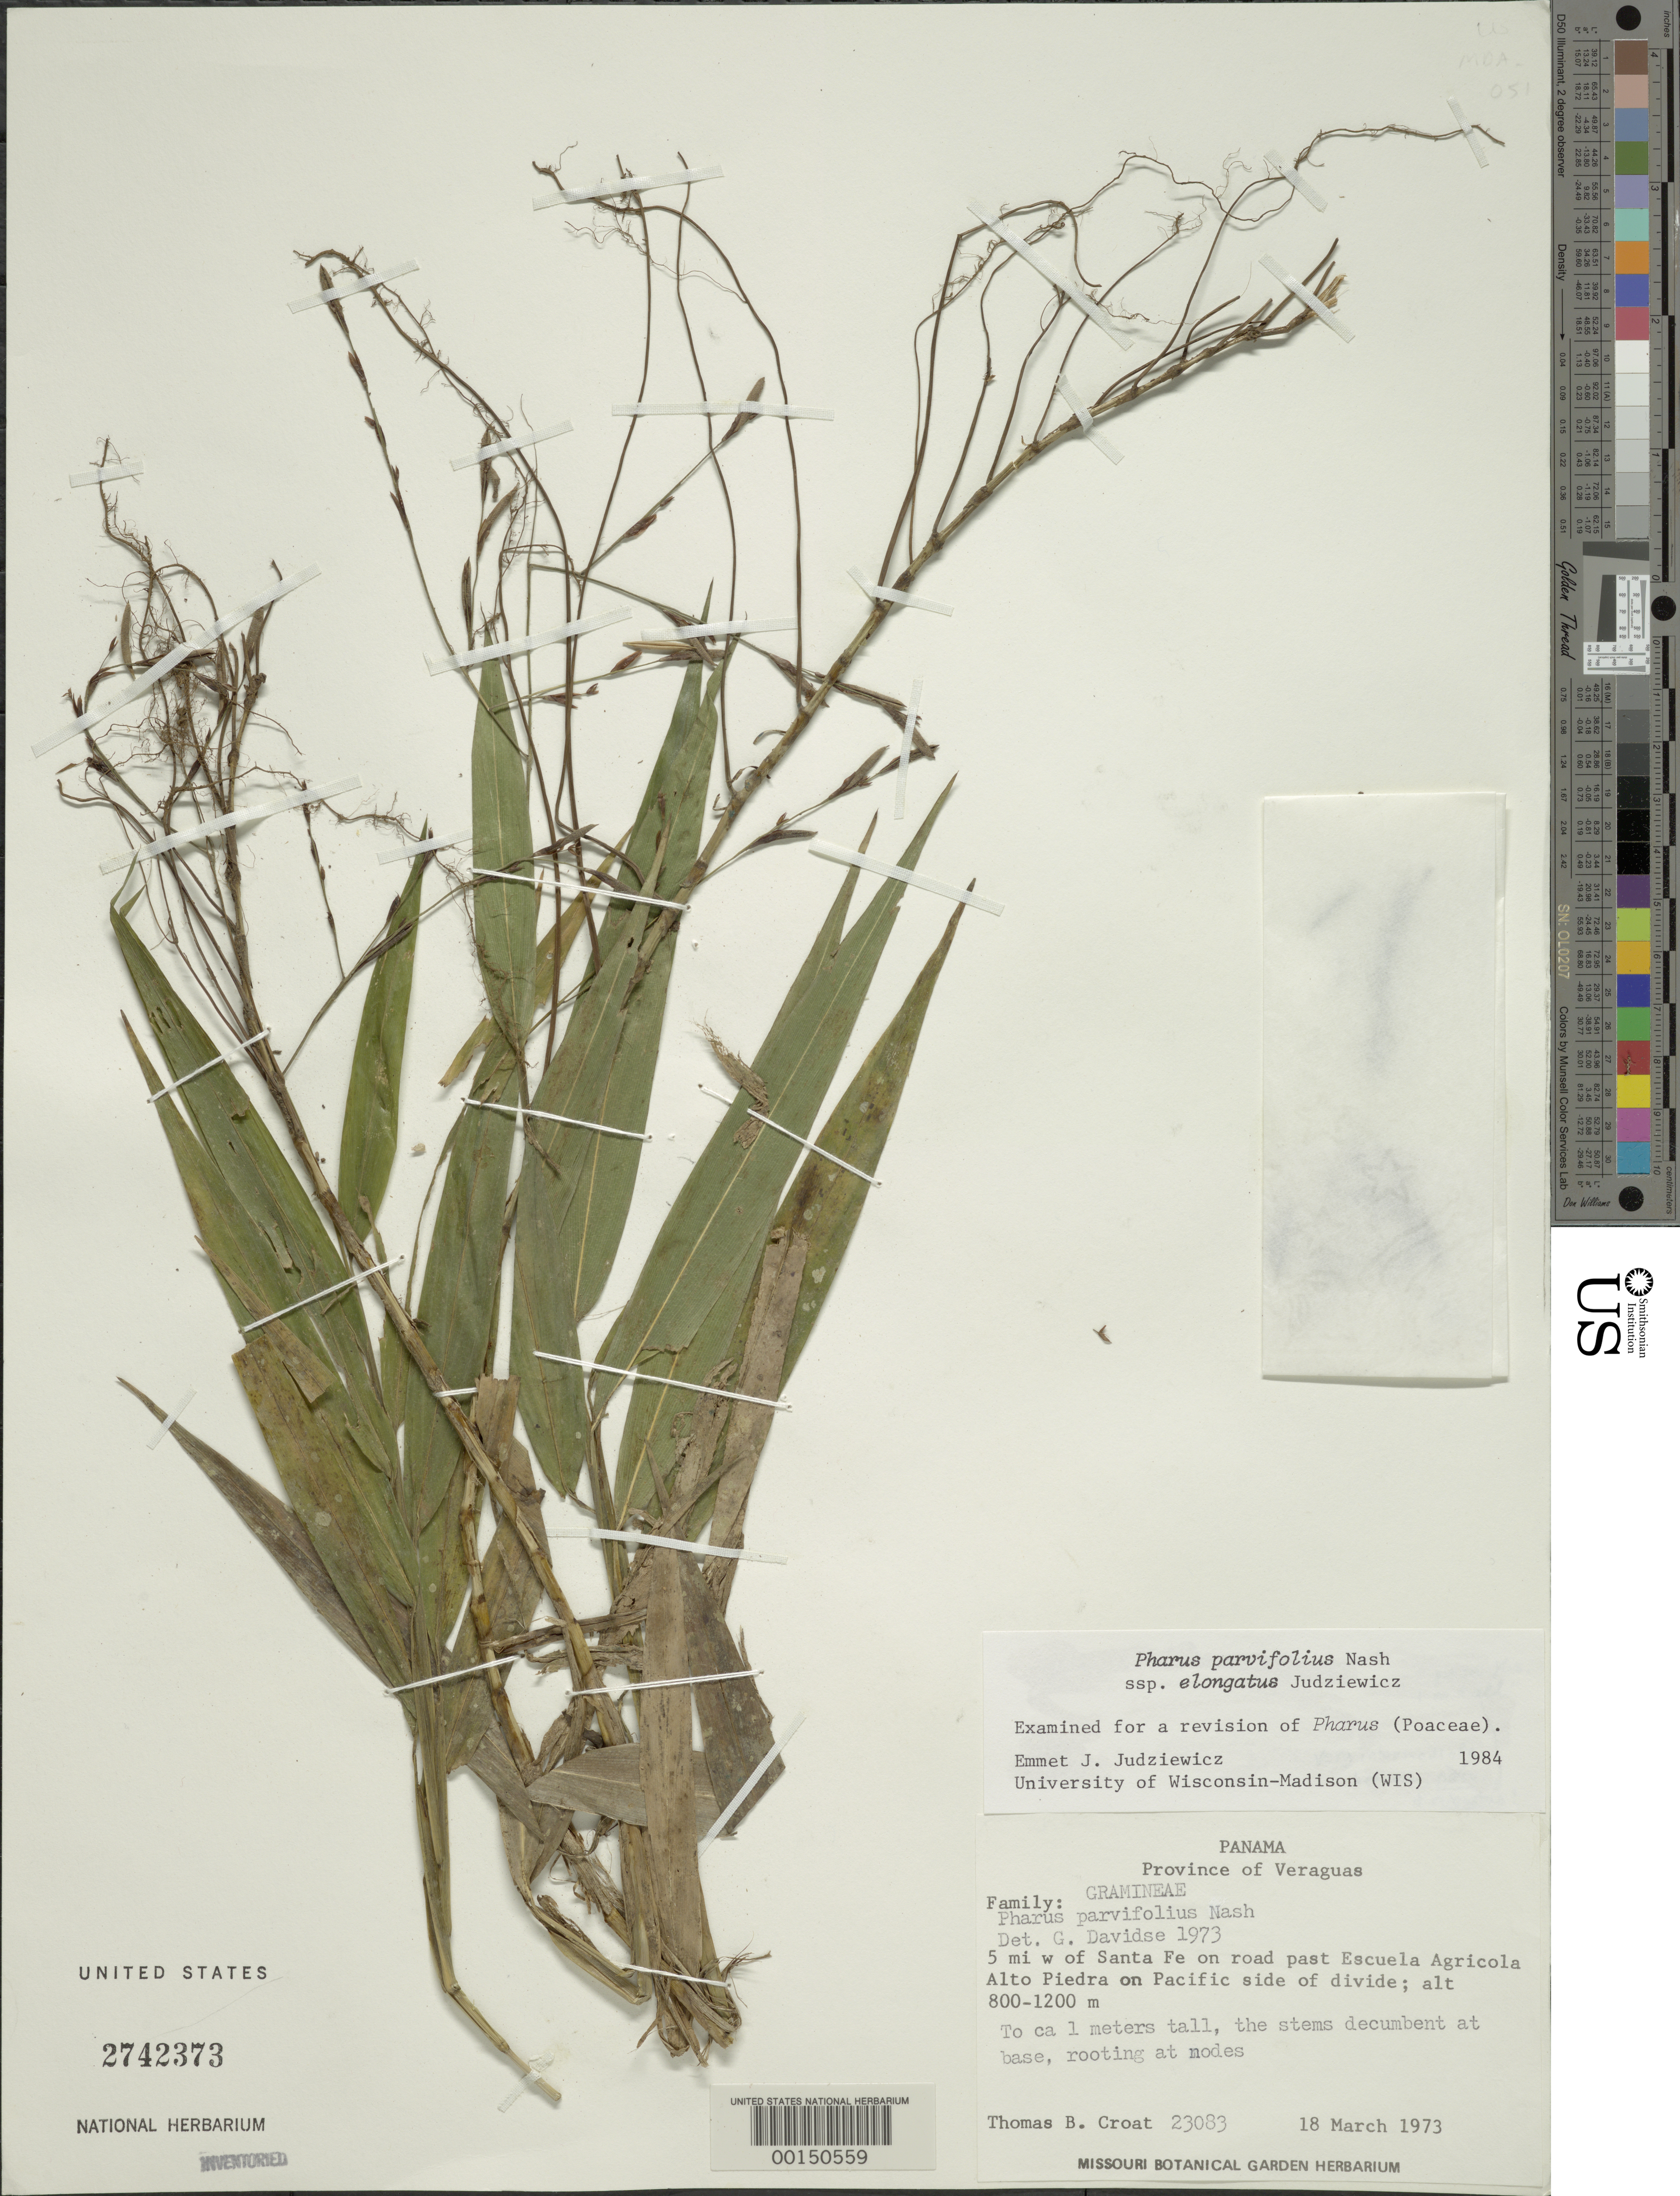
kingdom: Plantae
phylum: Tracheophyta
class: Liliopsida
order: Poales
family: Poaceae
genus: Pharus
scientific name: Pharus parvifolius subsp. elongatus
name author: Judz.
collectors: T. B. Croat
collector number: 23083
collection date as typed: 18 Mar 1973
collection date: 1973-03-18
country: Panama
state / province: Veraguas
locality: Santa Fe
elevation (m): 800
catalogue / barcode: US 2742373